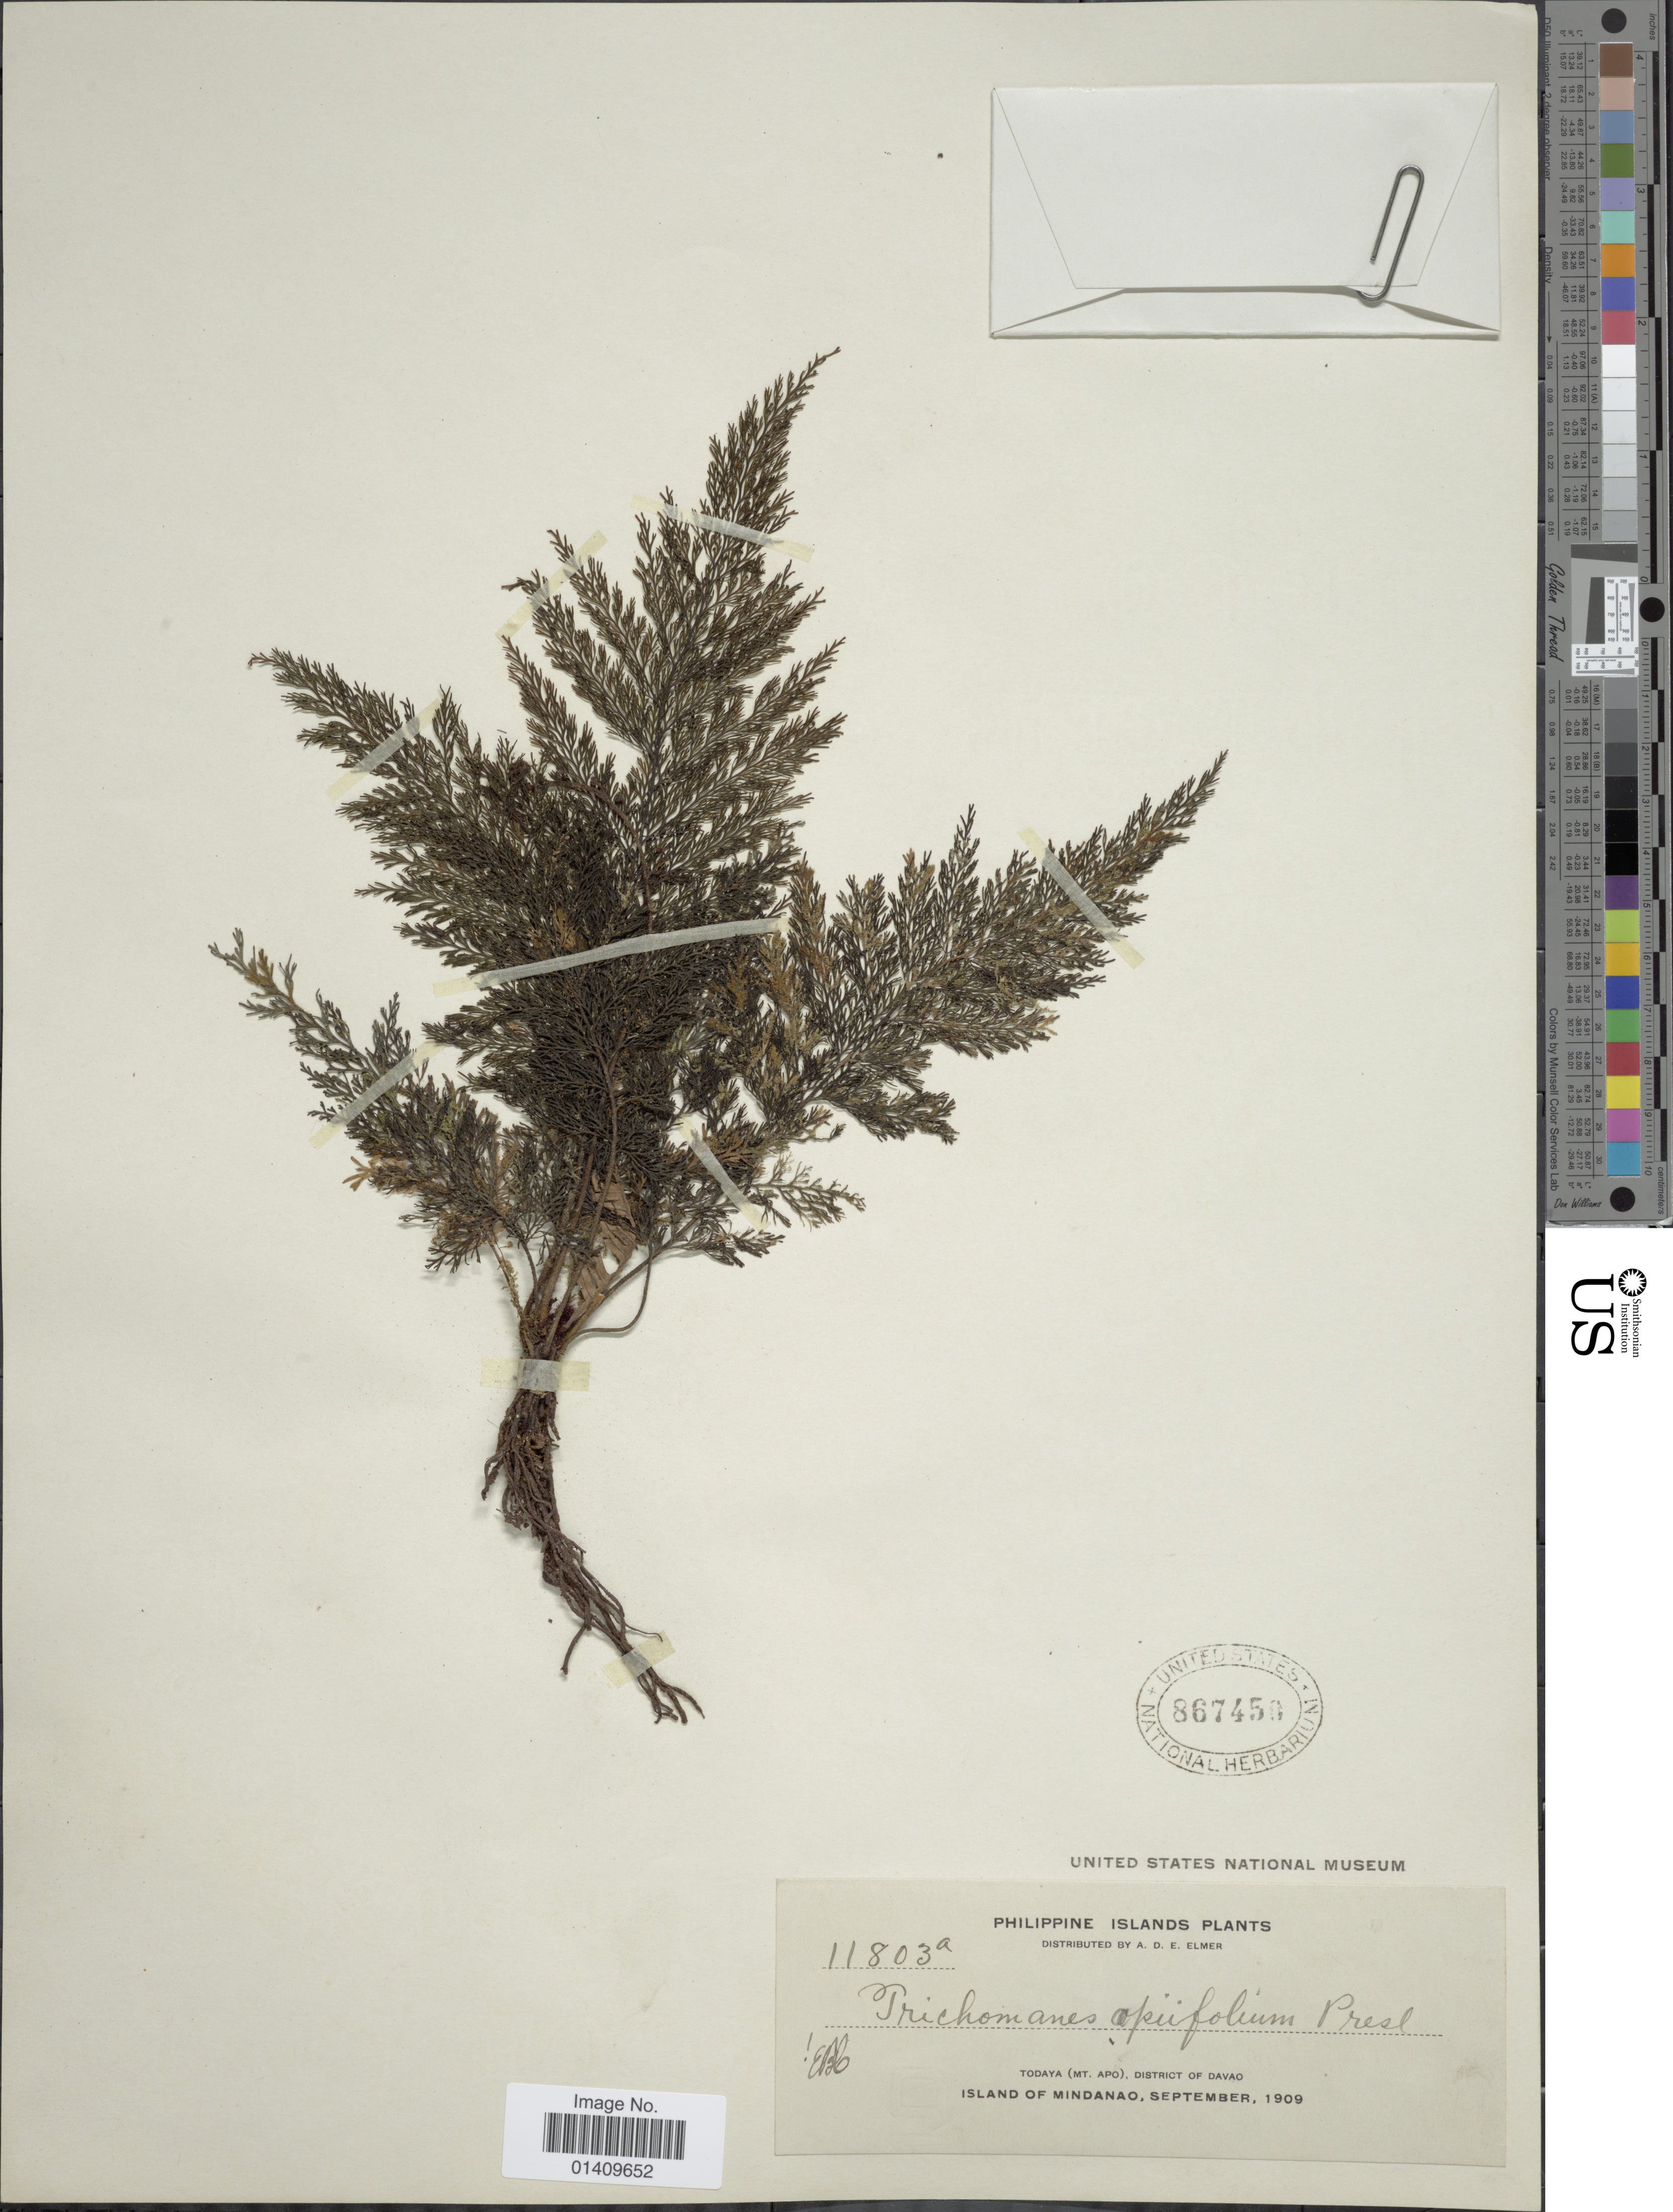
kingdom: Plantae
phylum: Tracheophyta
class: Polypodiopsida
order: Hymenophyllales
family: Hymenophyllaceae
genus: Callistopteris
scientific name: Callistopteris apiifolia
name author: (C. Presl) Copel.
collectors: A. D. E. Elmer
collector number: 11803A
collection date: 1909-09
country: Philippines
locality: Philippine Islands plants Todaya mt. Apo district of Davao Island of Mindanao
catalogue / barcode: US 867450